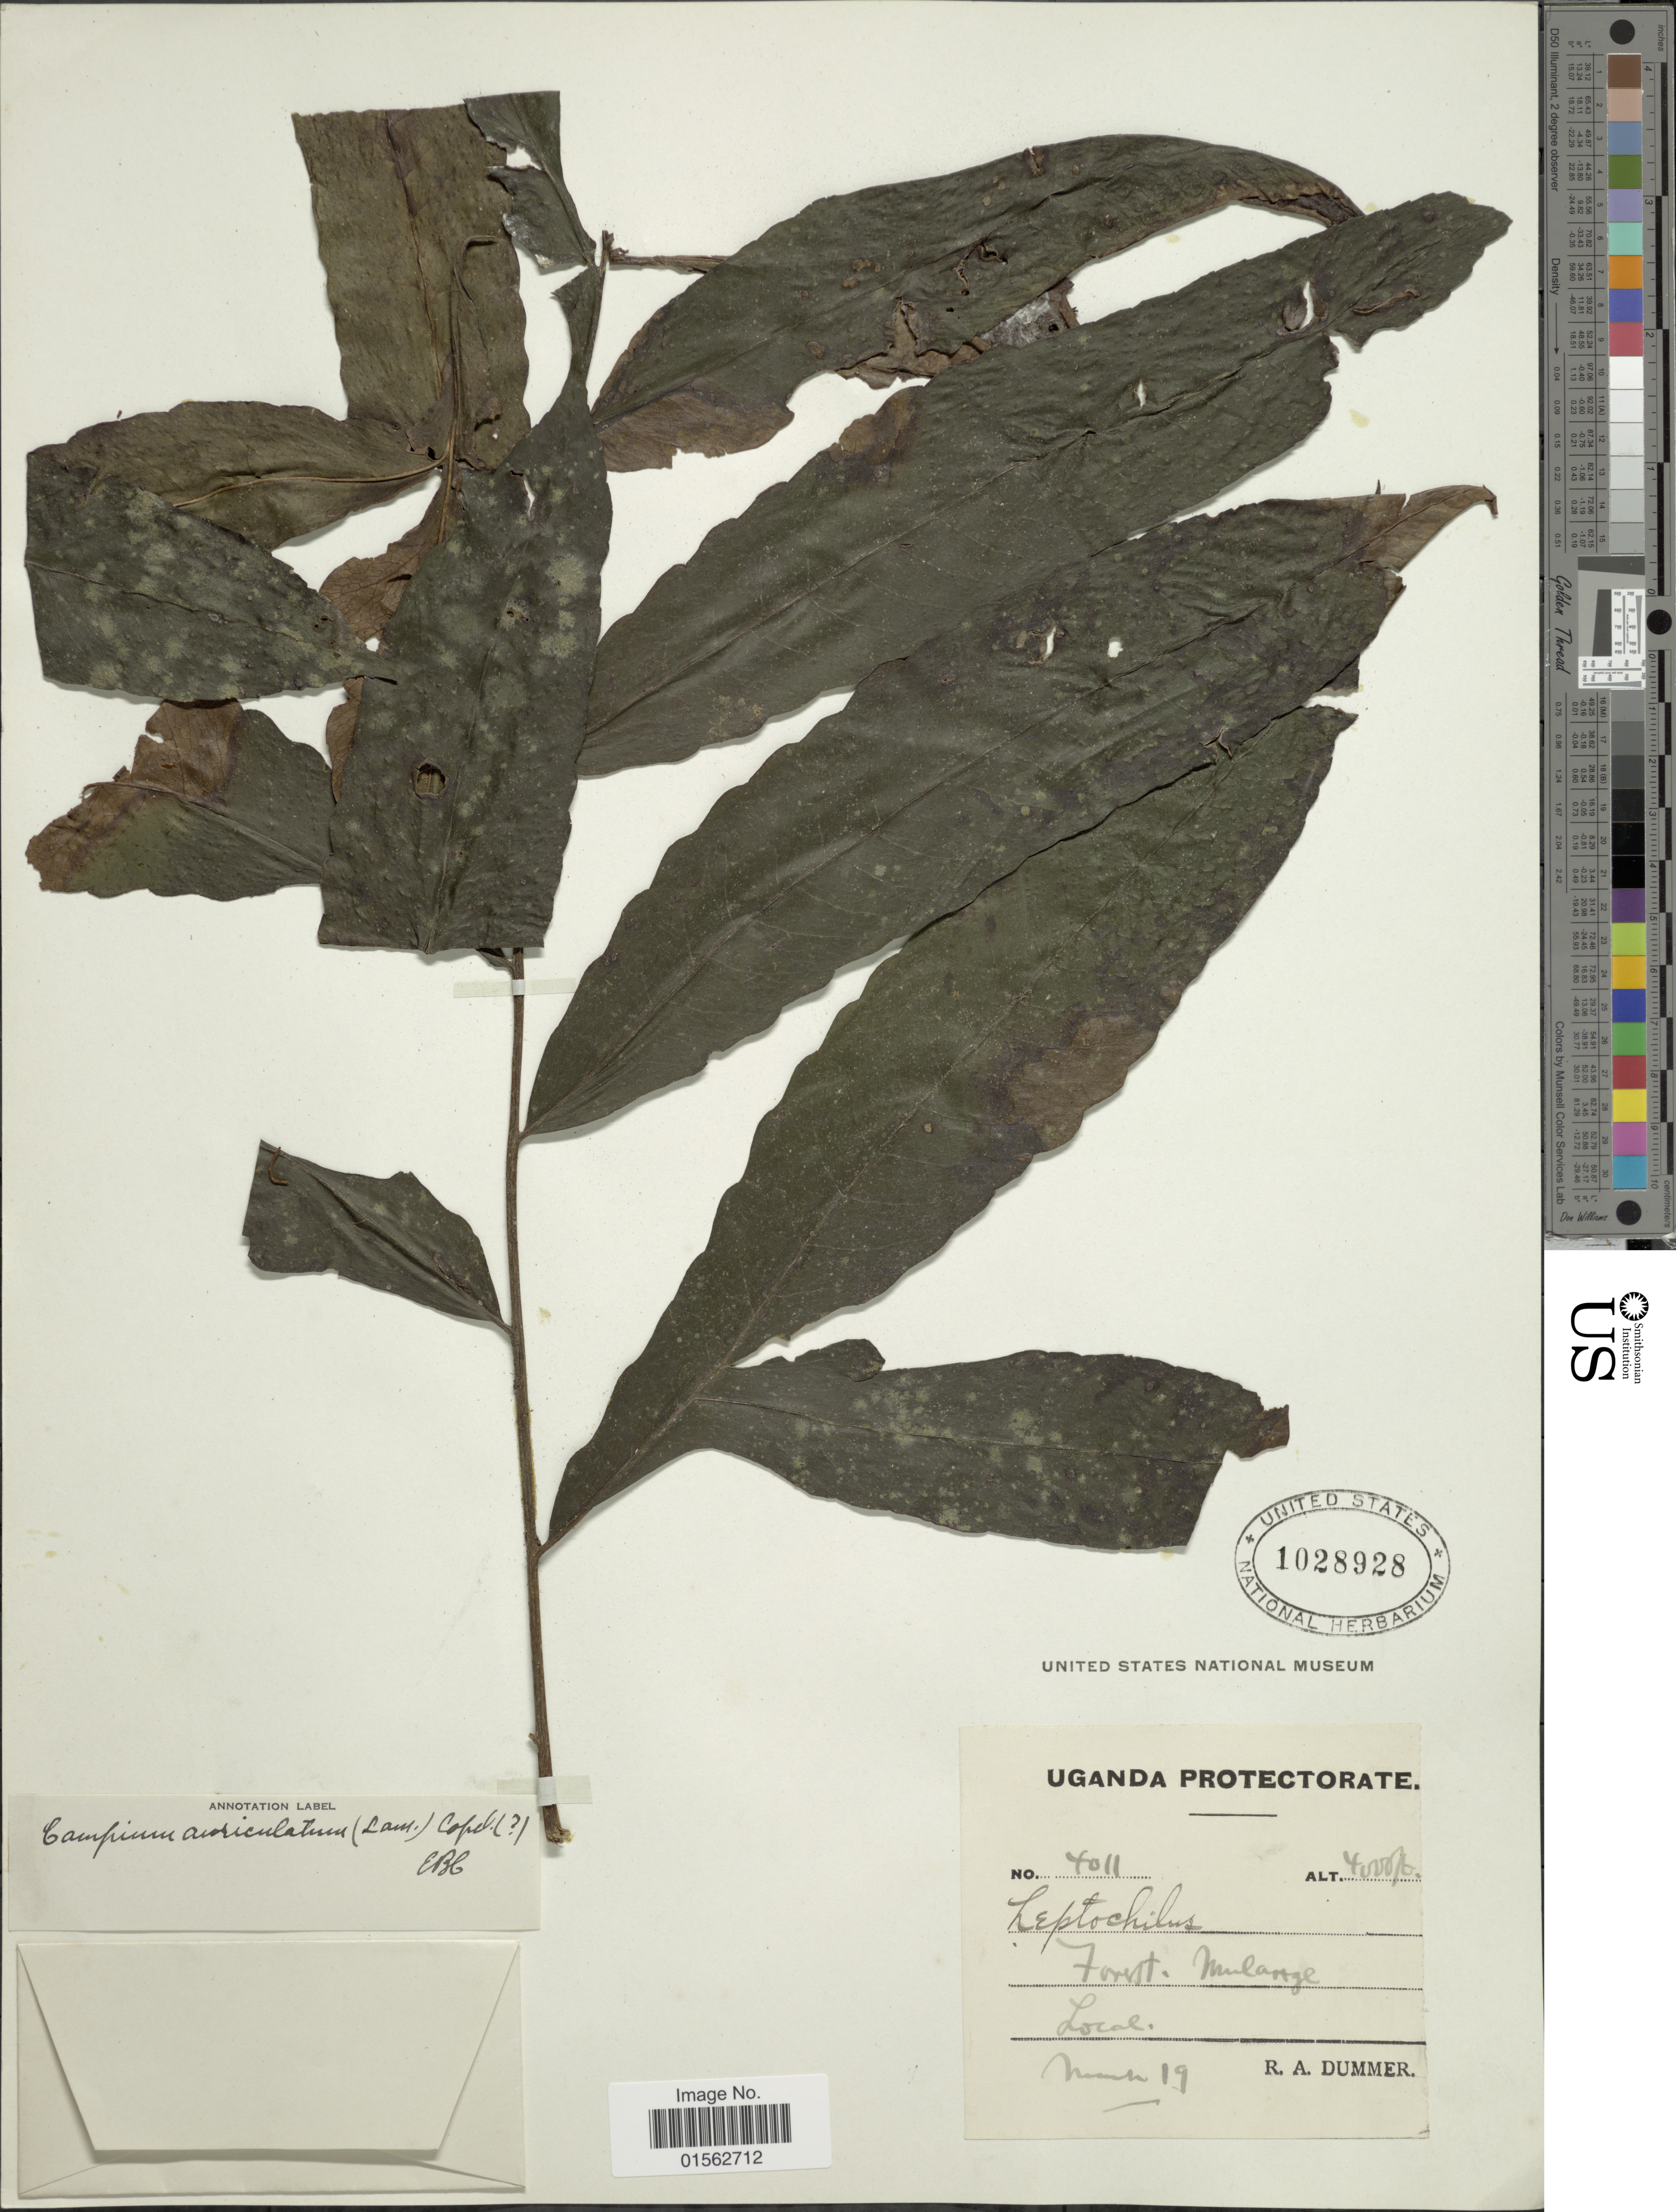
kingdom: Plantae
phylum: Tracheophyta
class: Polypodiopsida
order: Polypodiales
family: Dryopteridaceae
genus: Bolbitis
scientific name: Bolbitis auriculata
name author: (Lam.) Alston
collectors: R. Dümmer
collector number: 4011*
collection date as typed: Transcribed d/m/y: /3/19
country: Uganda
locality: Forest Mulange, Local.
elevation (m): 1219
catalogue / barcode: US 1028928